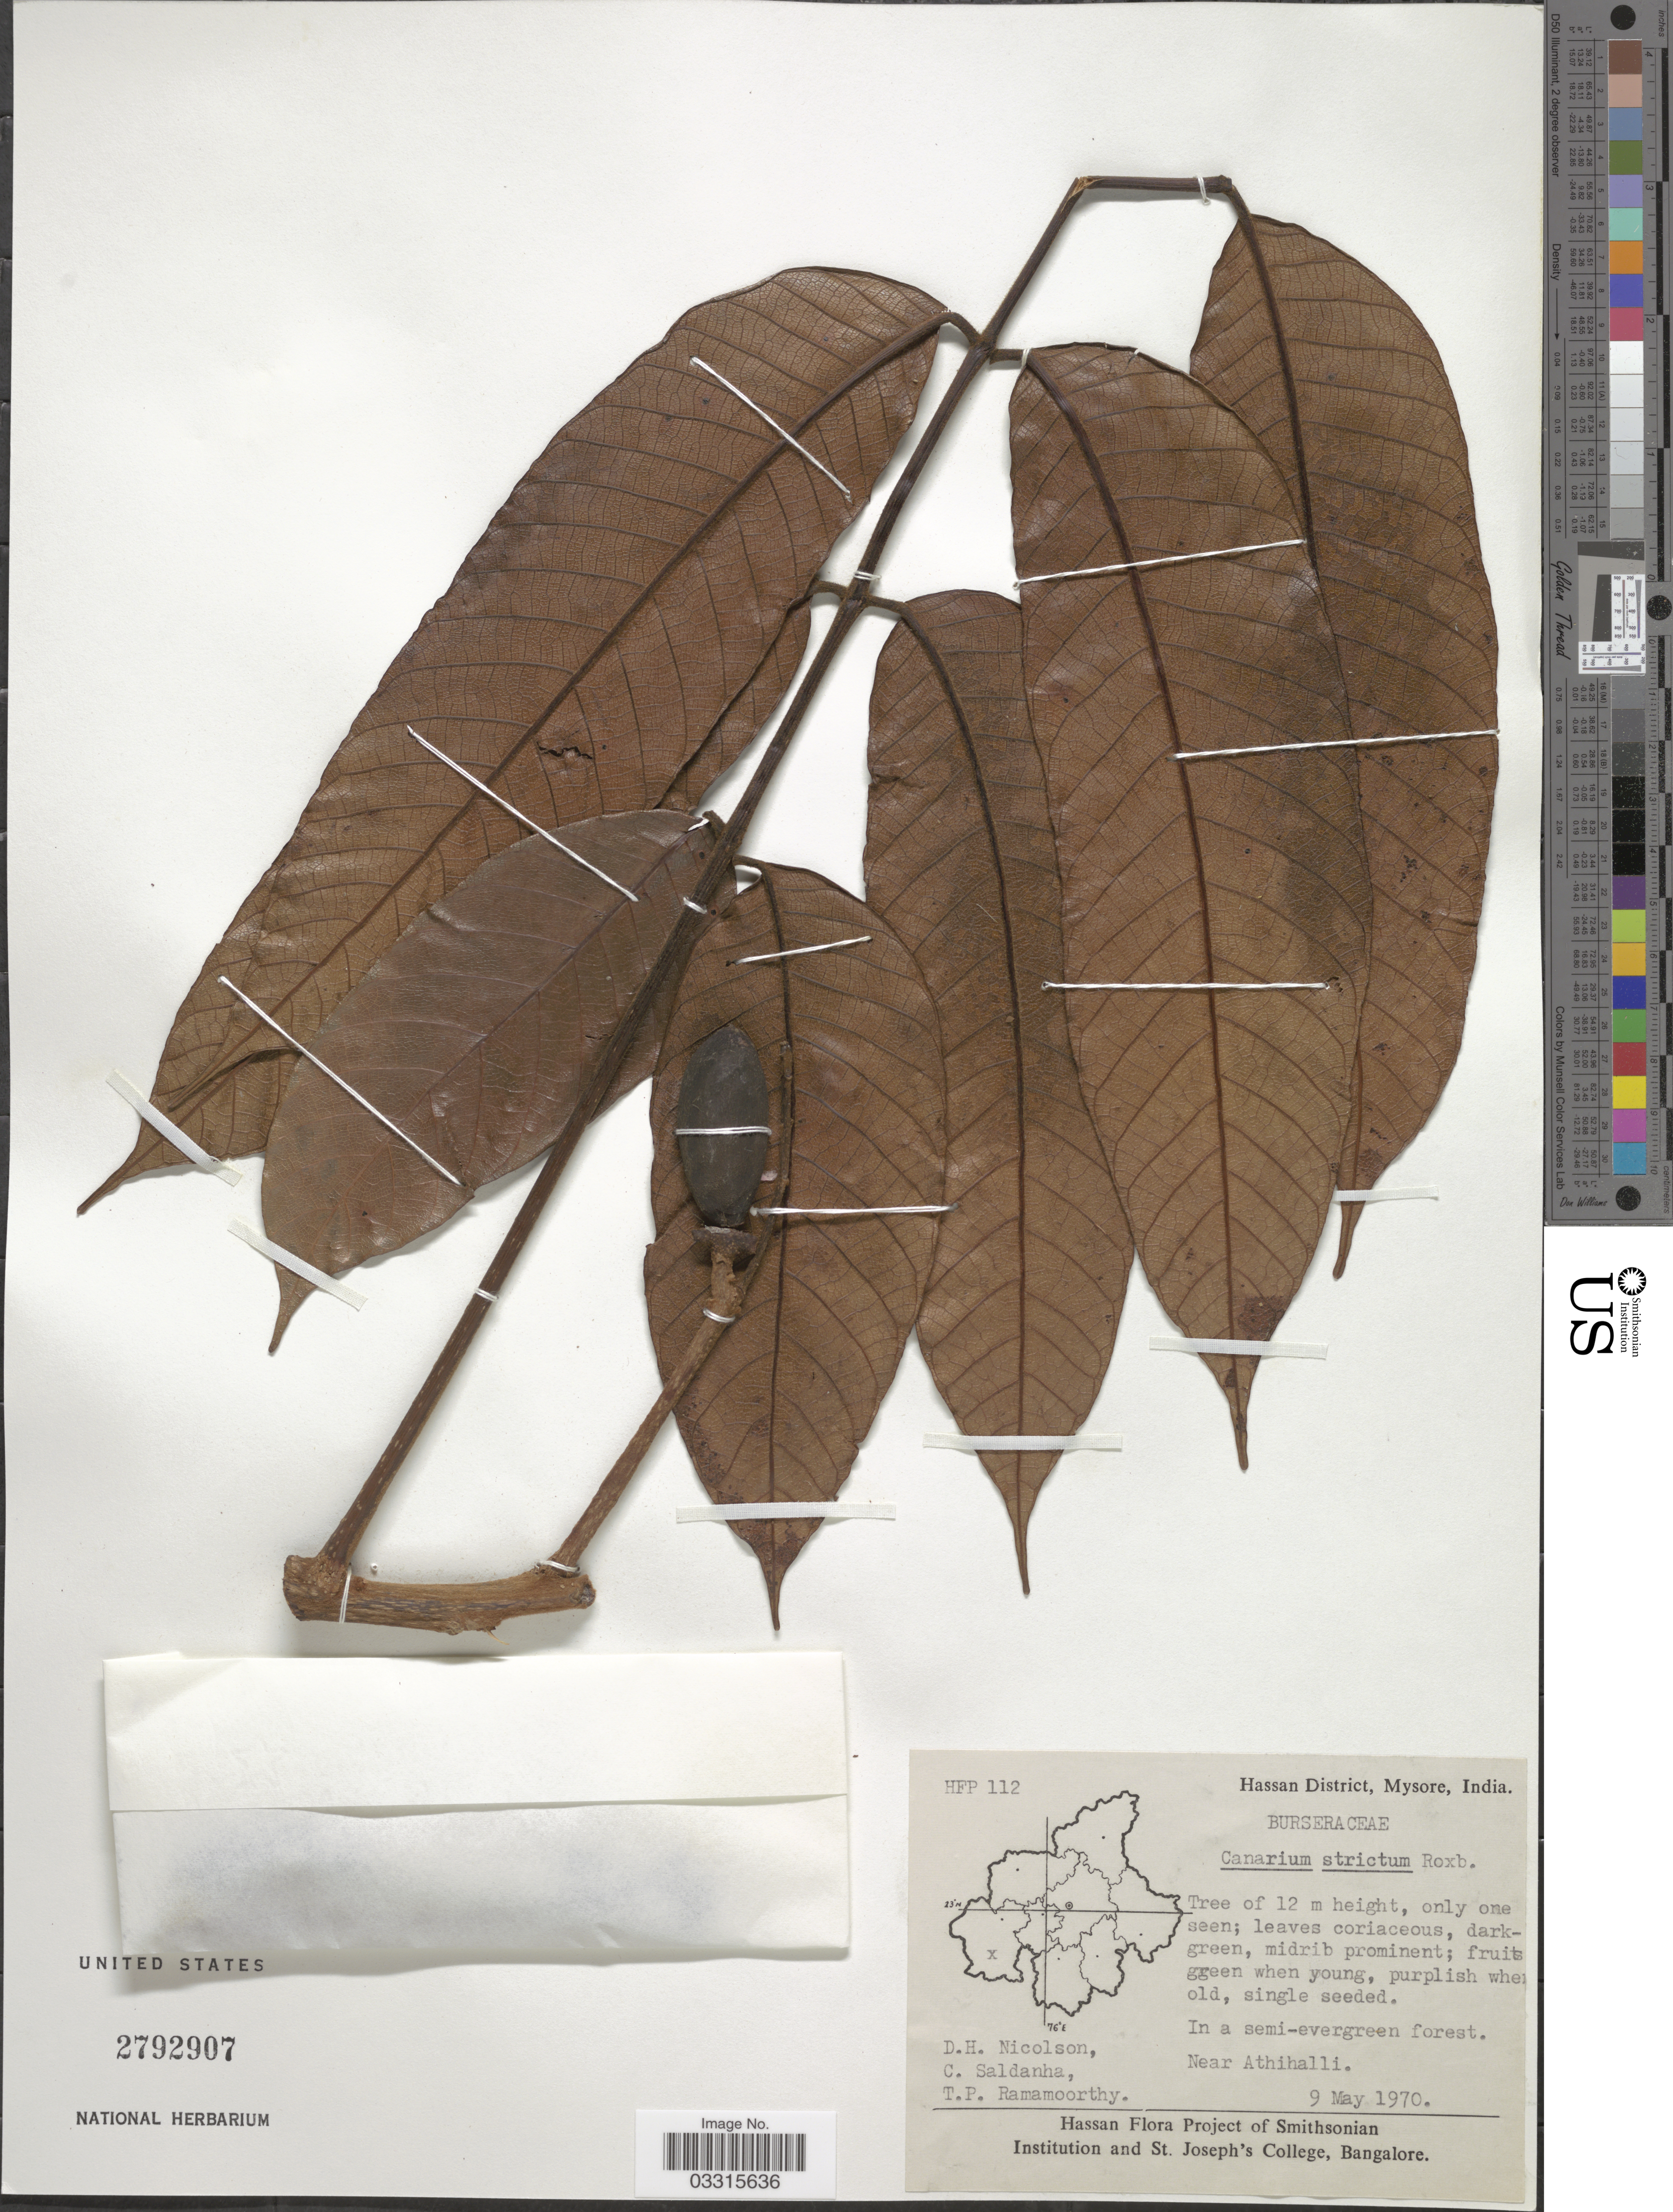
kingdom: Plantae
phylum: Tracheophyta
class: Magnoliopsida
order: Sapindales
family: Burseraceae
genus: Canarium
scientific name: Canarium strictum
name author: Roxb.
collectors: D. H. Nicolson, C. Saldanha & T. P. Ramamoorthy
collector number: HFP 112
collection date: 1970-05-09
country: India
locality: Hassan District, Mysore. Near Athihalli.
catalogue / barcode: US 2792907